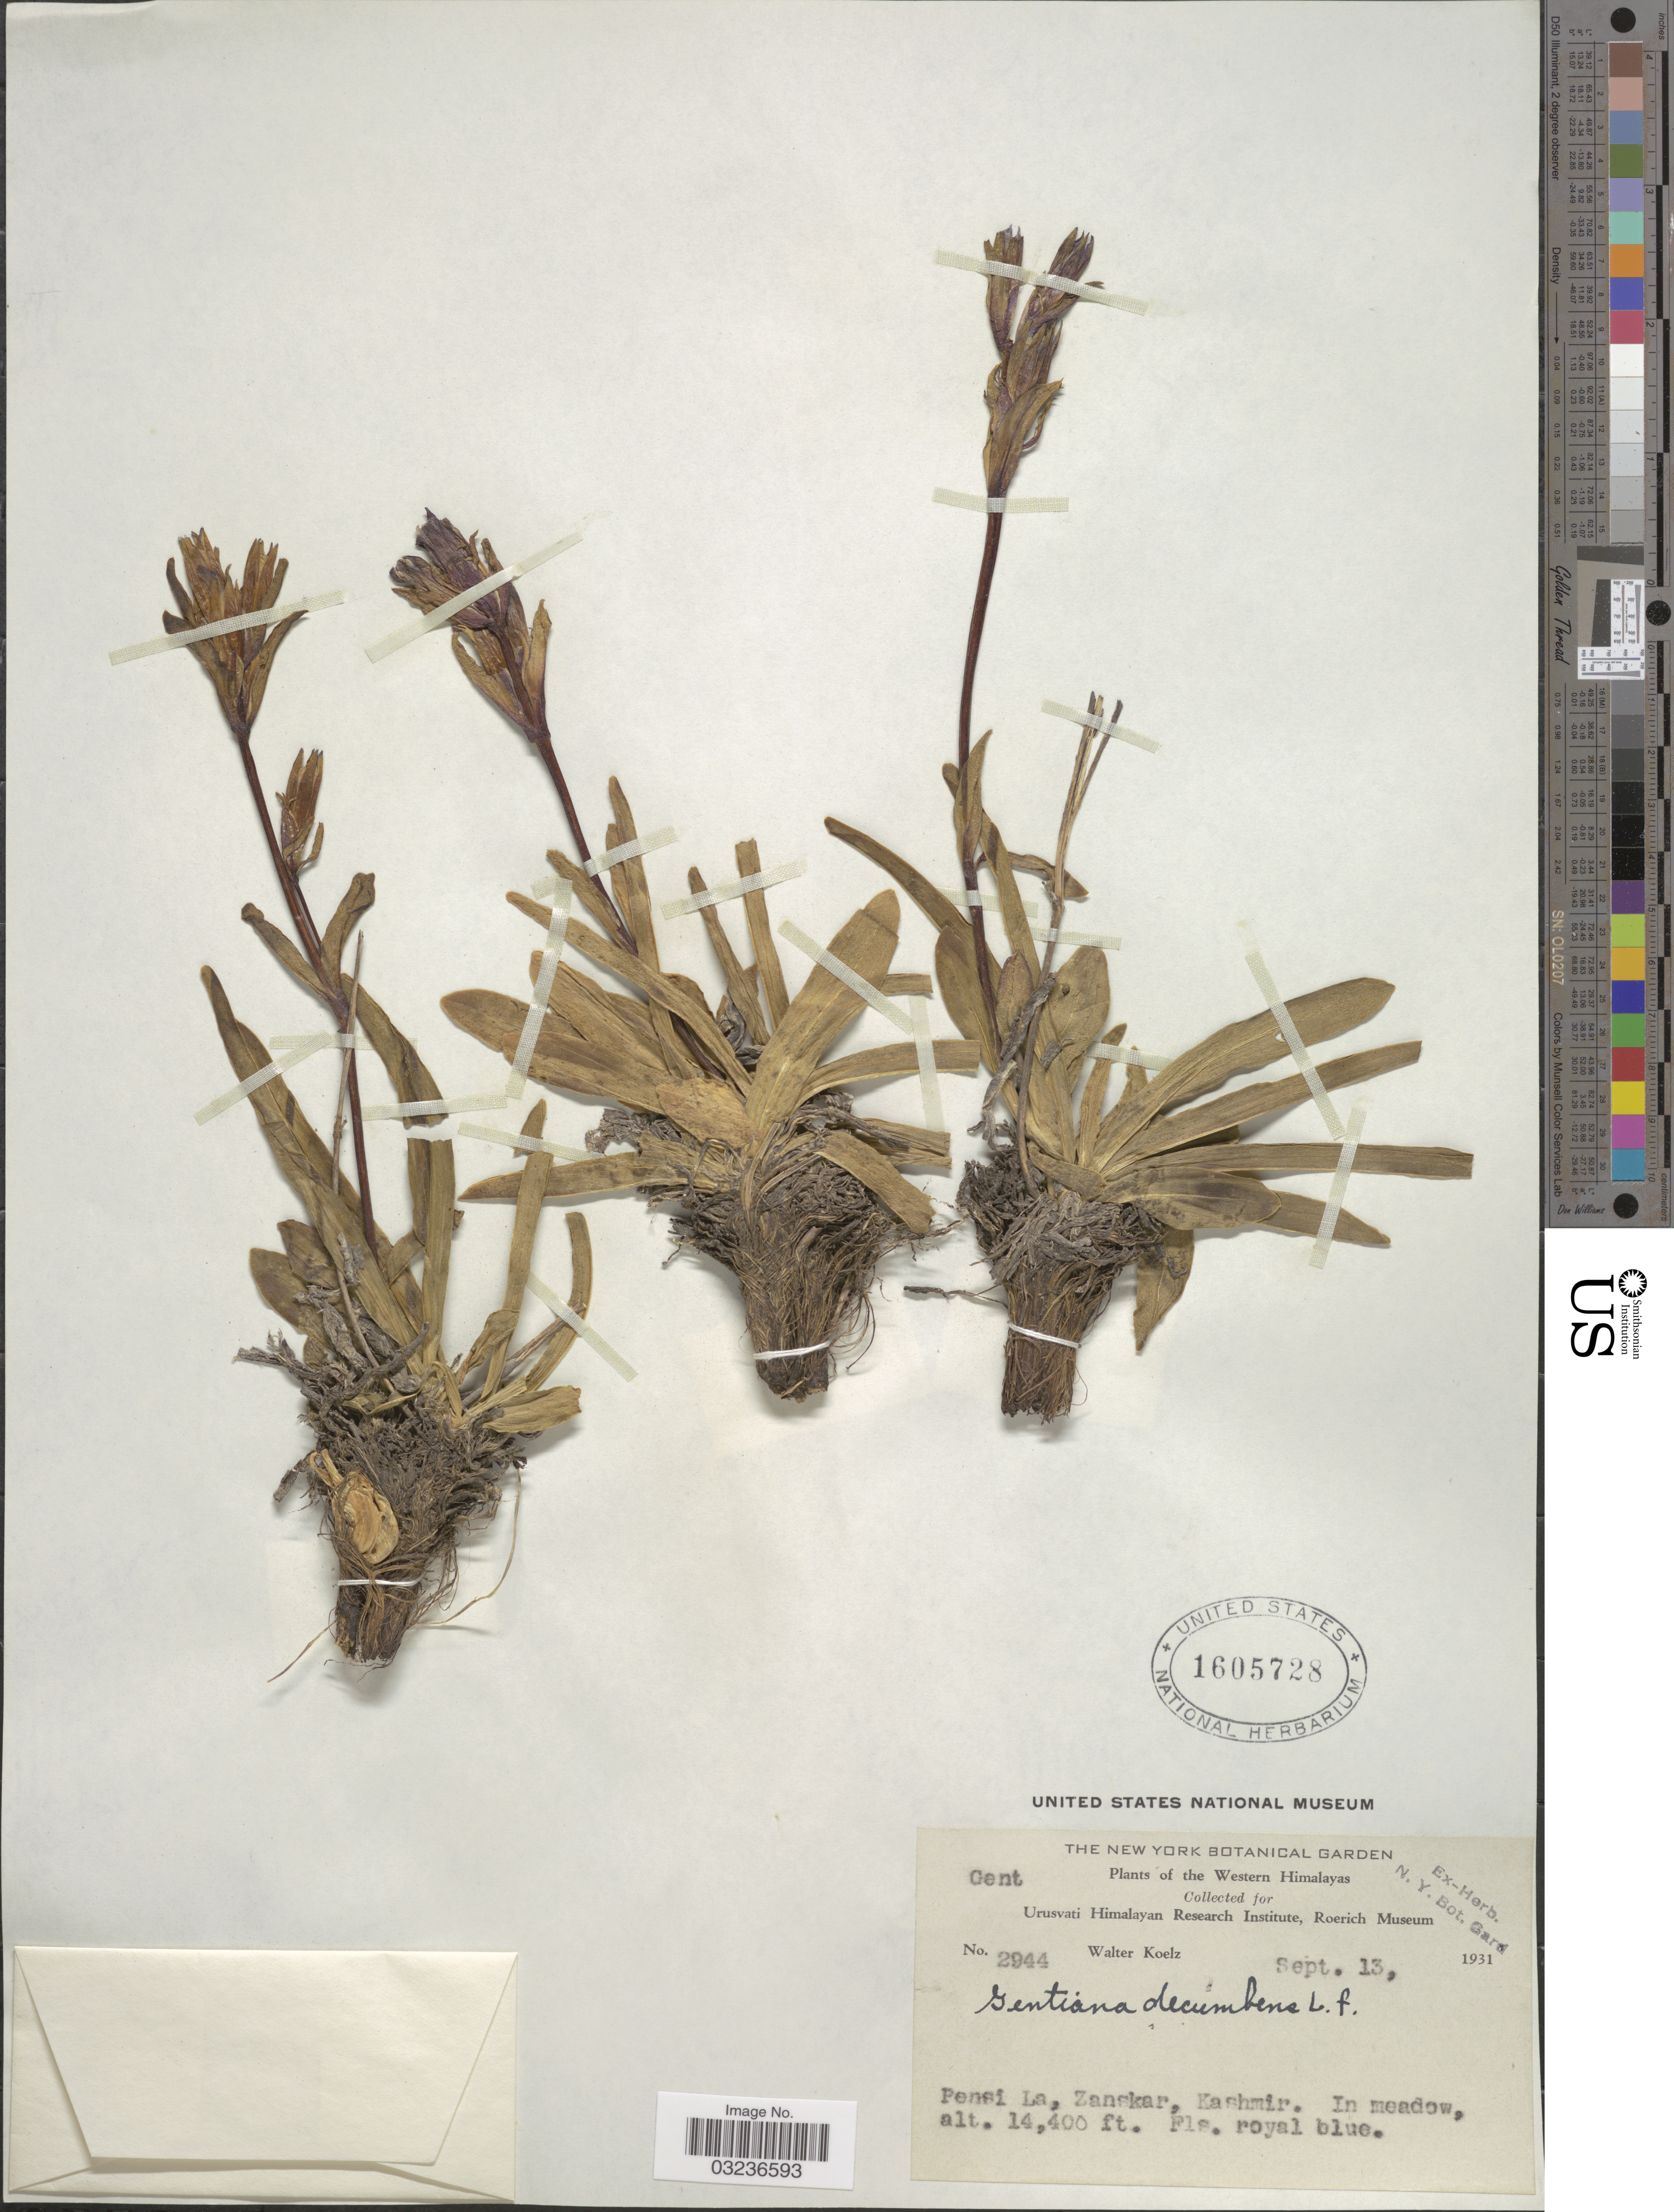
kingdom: Plantae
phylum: Tracheophyta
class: Magnoliopsida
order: Gentianales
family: Gentianaceae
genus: Gentiana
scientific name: Gentiana decumbens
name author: L. f.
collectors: W. N. Koelz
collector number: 2944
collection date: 1931-09-13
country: India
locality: Western Himalayas. Pensi La, Zanskar, Kashmir.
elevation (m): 4389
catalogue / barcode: US 1605728